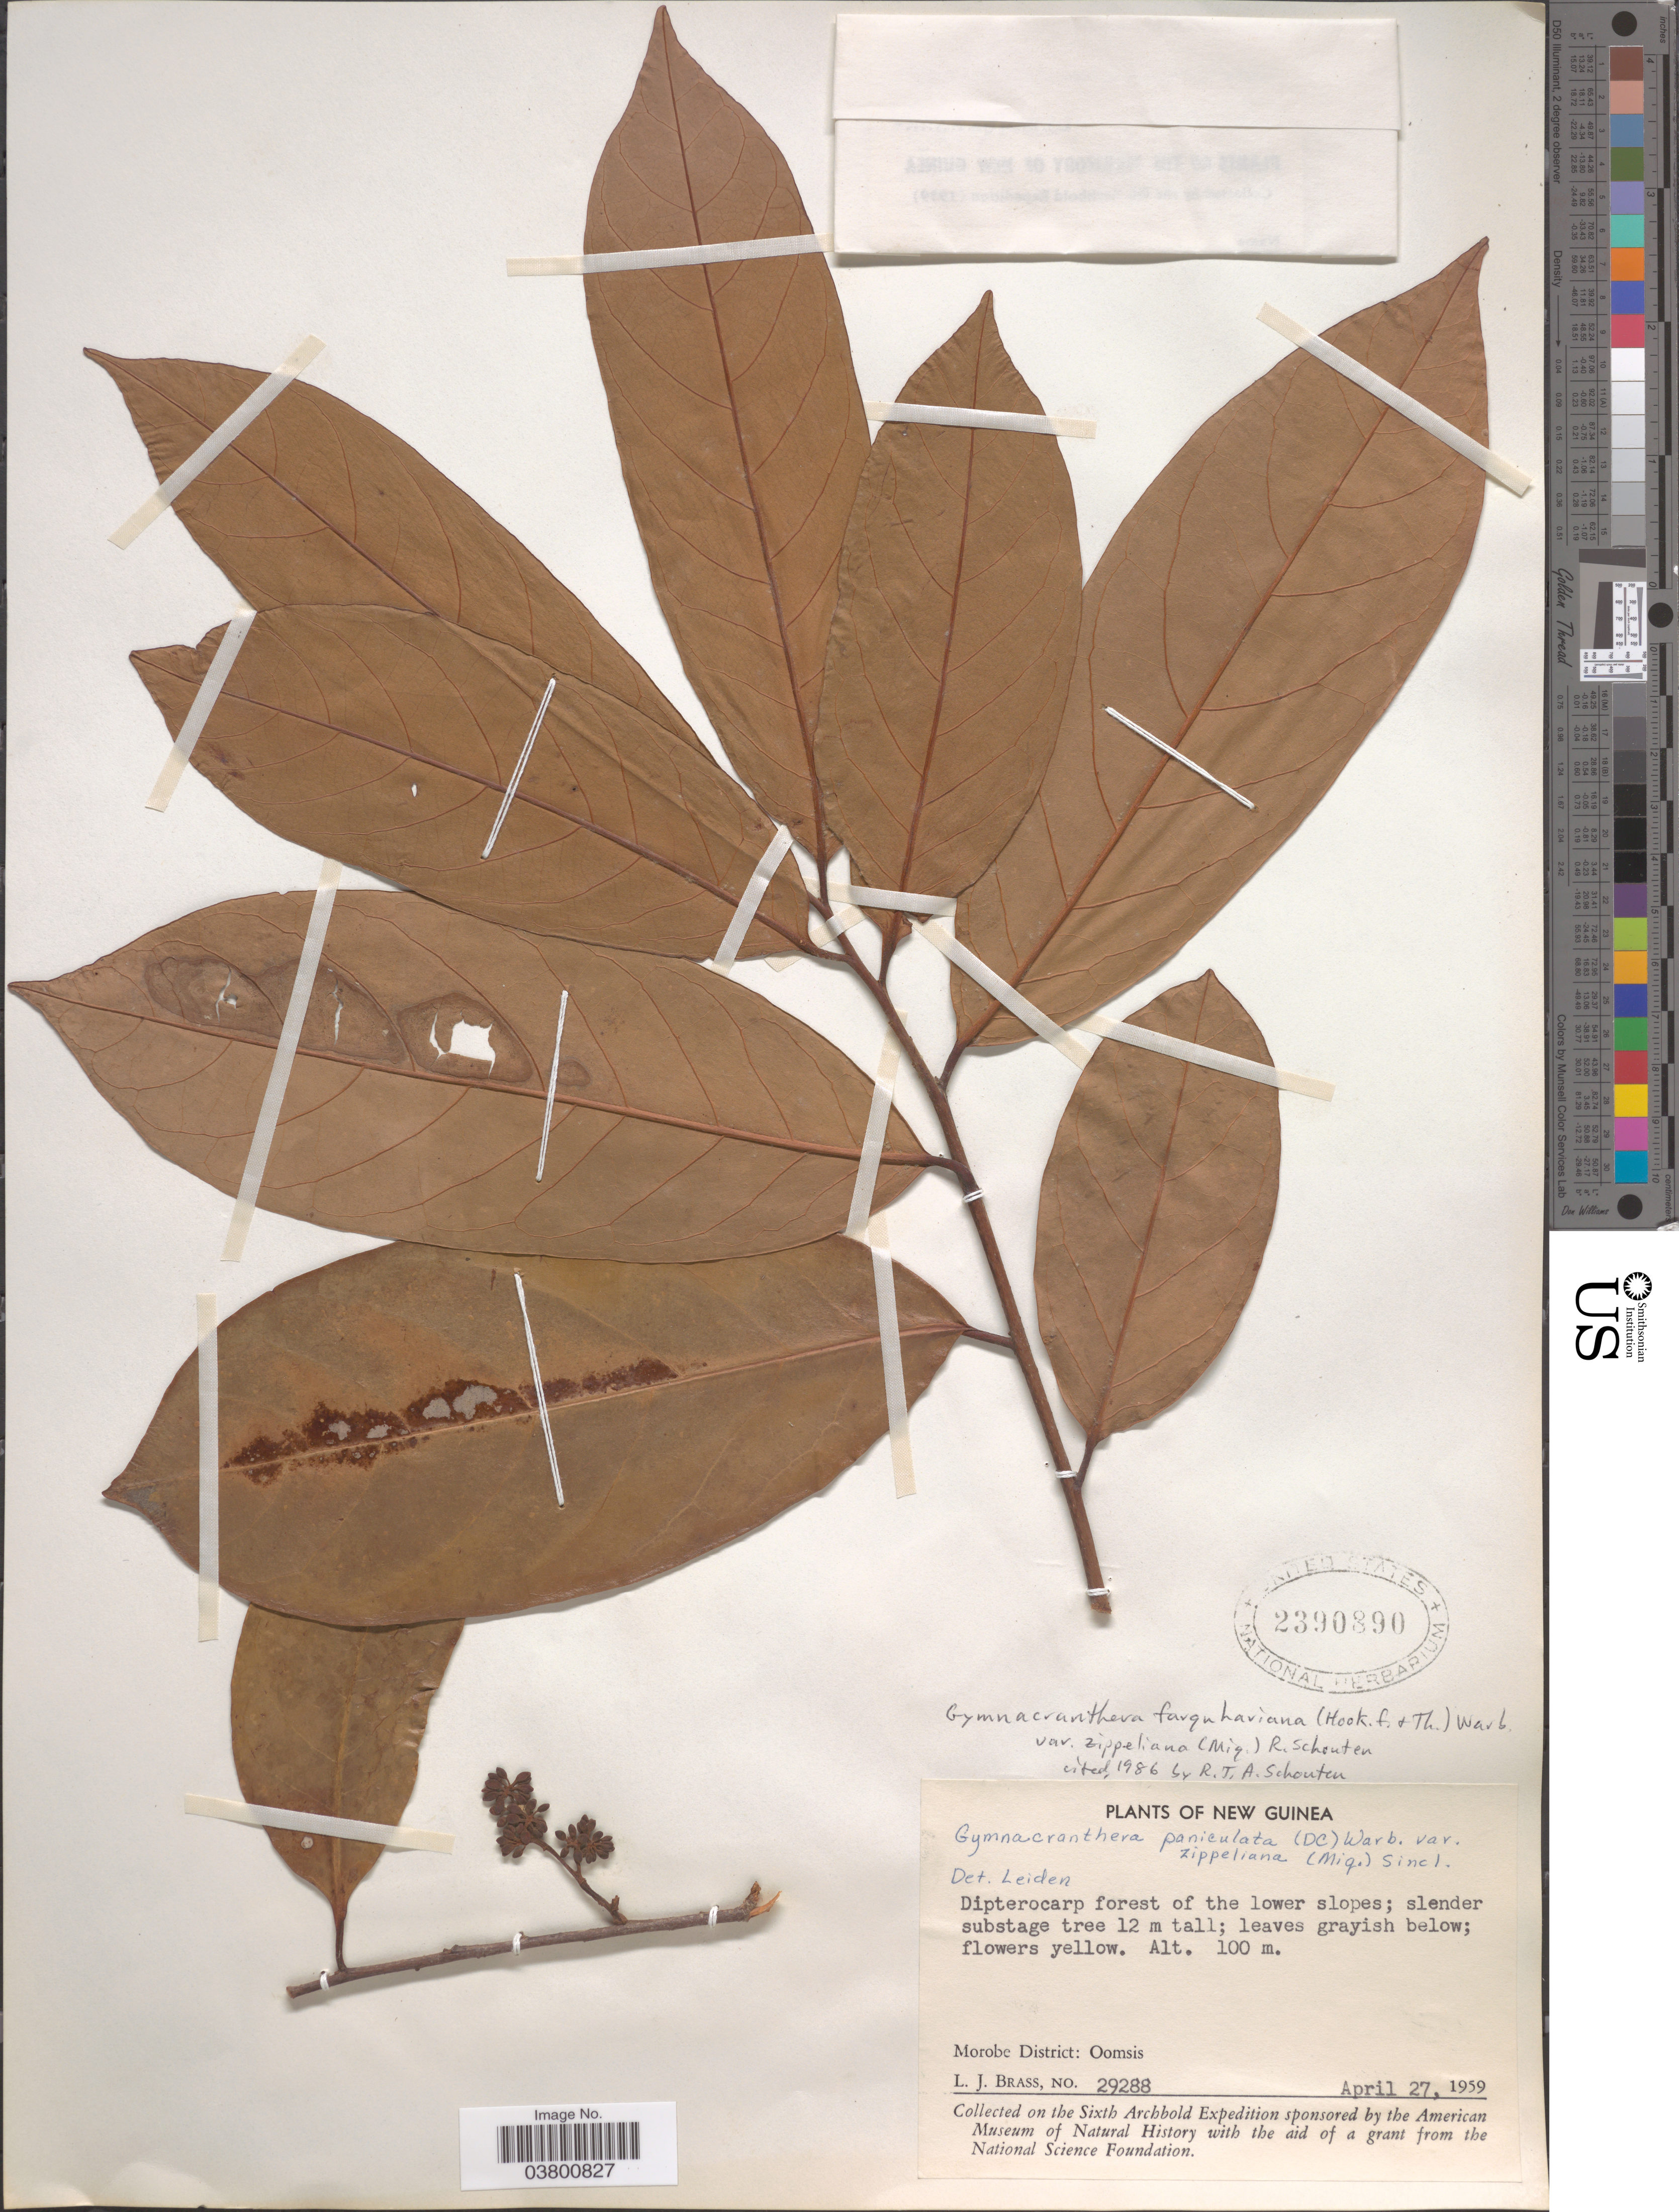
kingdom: Plantae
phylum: Tracheophyta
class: Magnoliopsida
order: Magnoliales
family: Myristicaceae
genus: Gymnacranthera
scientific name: Gymnacranthera farquhariana var. zippeliana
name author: (Miq.) R.T.A. Schouten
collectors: L. J. Brass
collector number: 29288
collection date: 1959-04-27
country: Papua New Guinea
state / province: Morobe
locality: New Guinea. Morobe District: Oomsis.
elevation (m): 100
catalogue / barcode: US 2390890